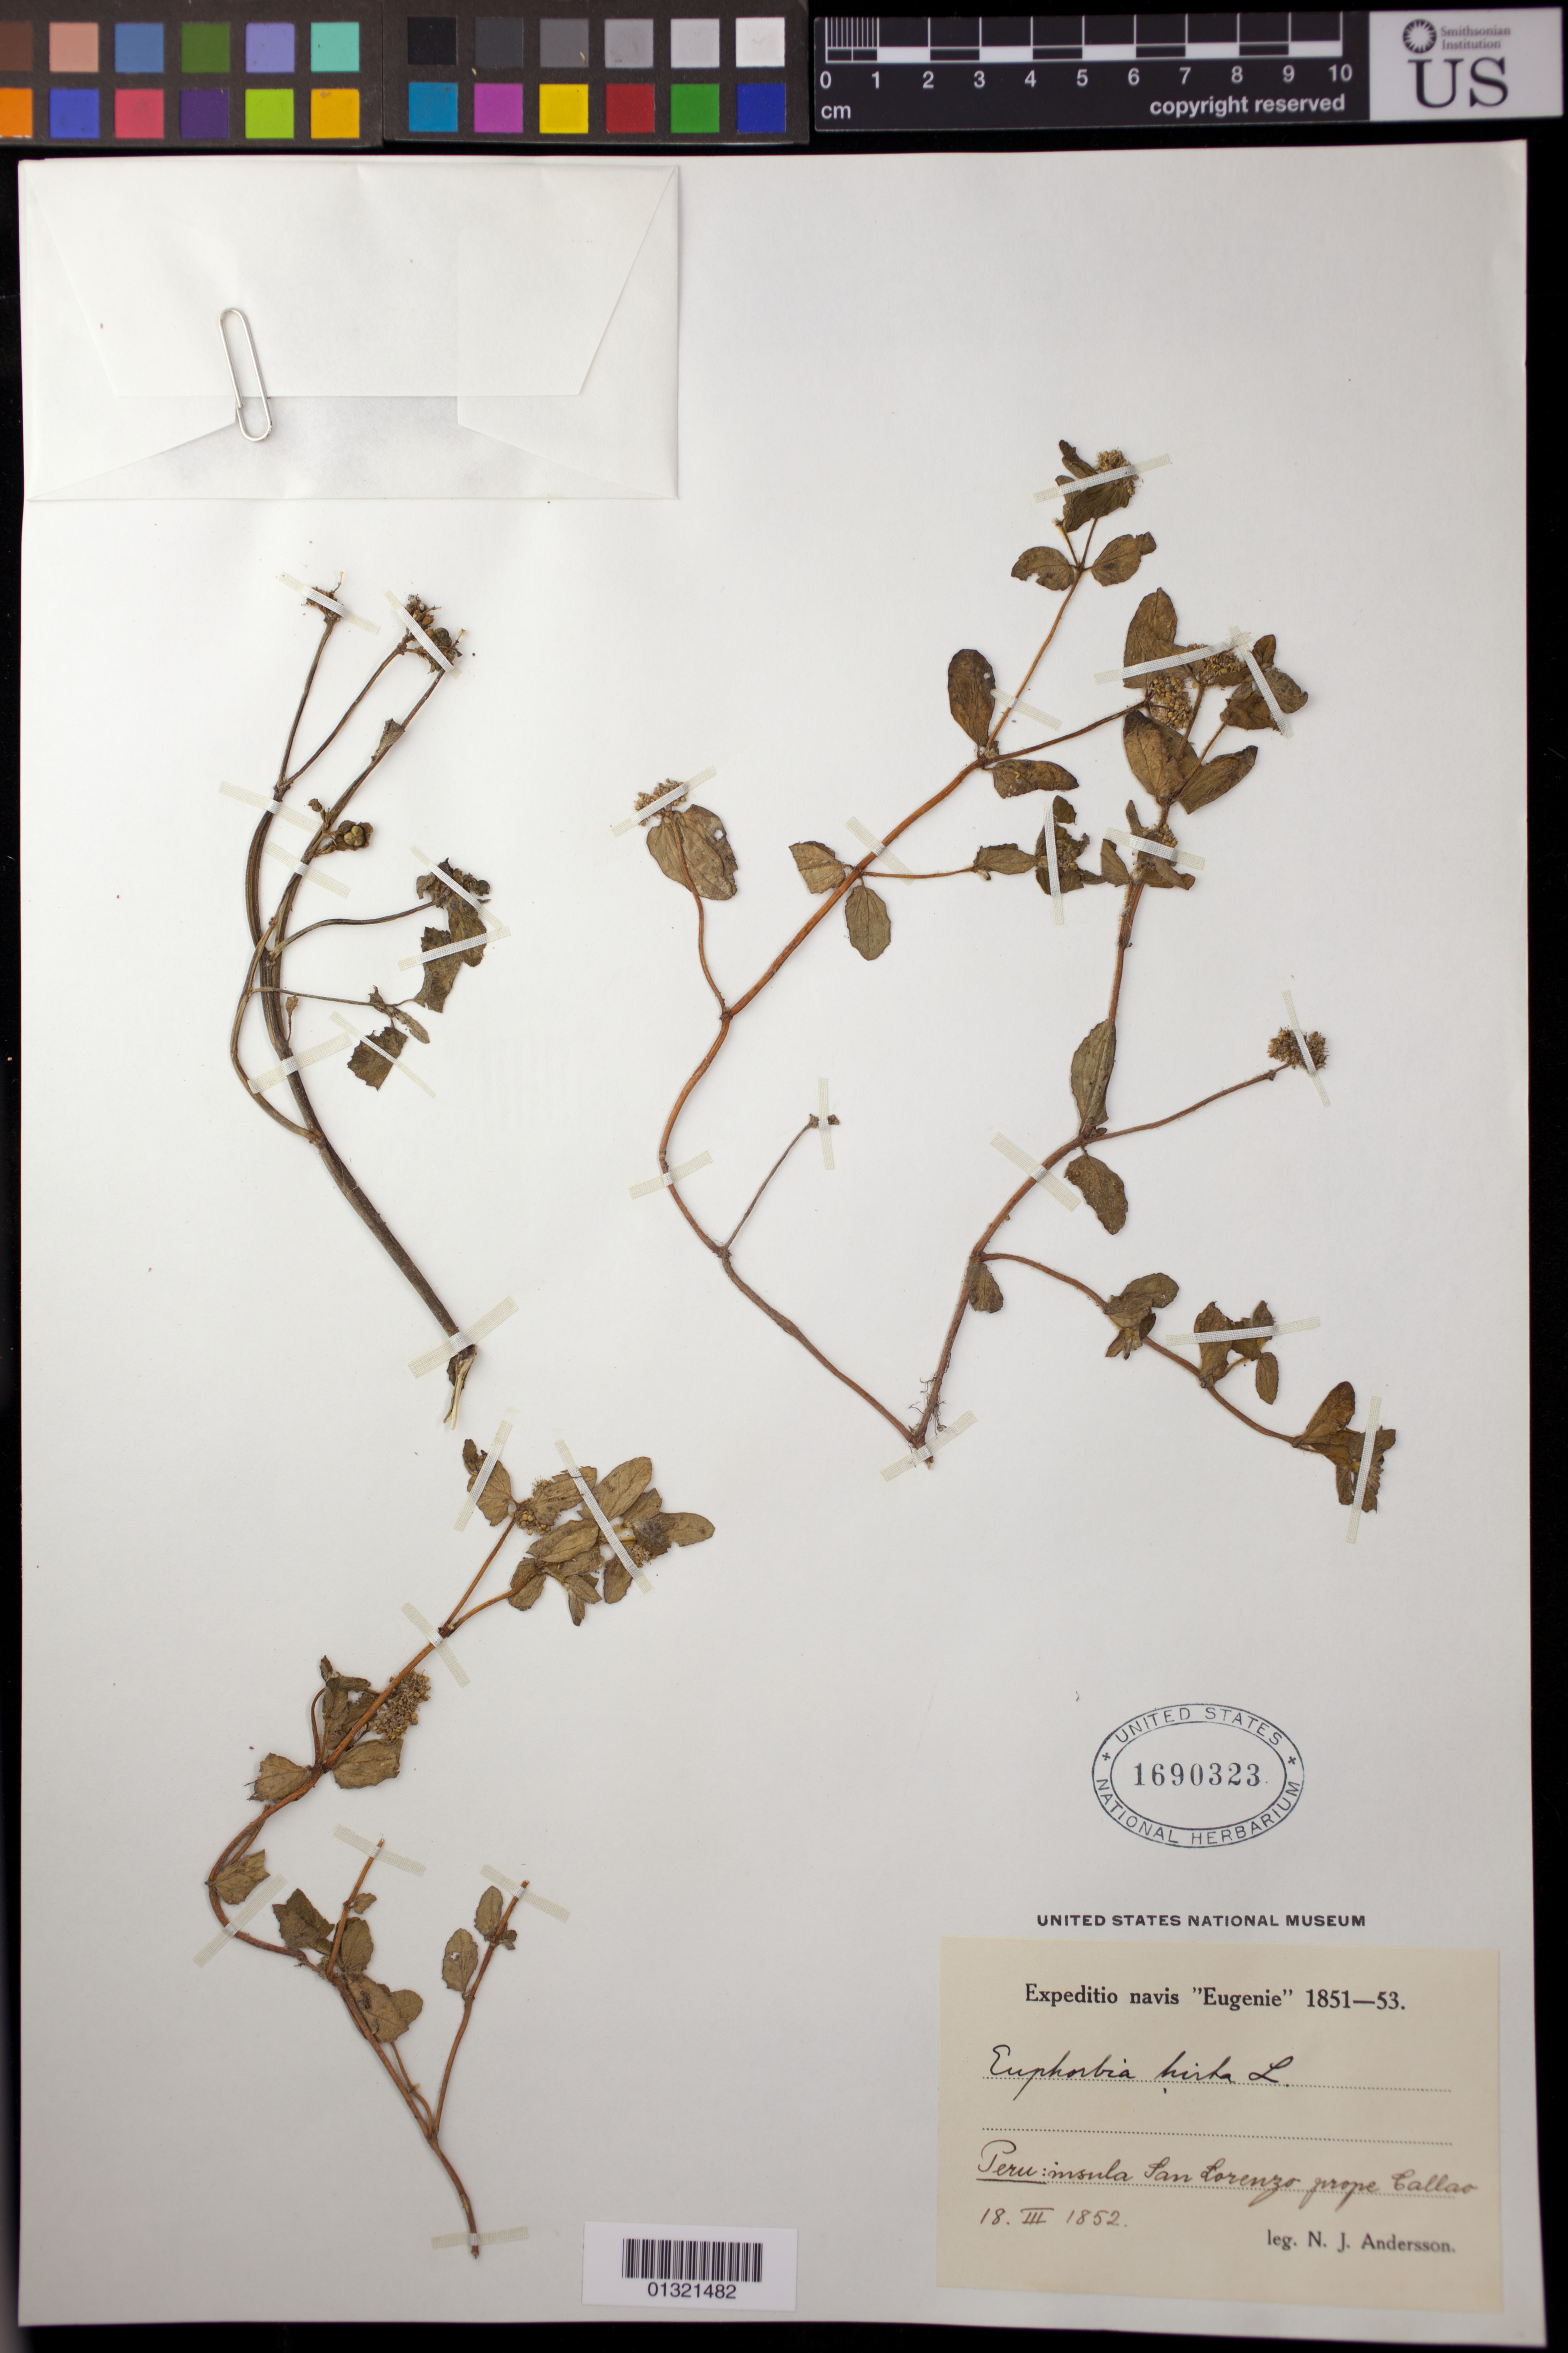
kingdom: Plantae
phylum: Tracheophyta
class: Magnoliopsida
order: Malpighiales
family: Euphorbiaceae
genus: Euphorbia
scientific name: Euphorbia hirta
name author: L.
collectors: N. J. Andersson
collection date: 1852-03-18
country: Peru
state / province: Callao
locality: insula San Lorenzo prope Callao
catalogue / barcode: US 1690323